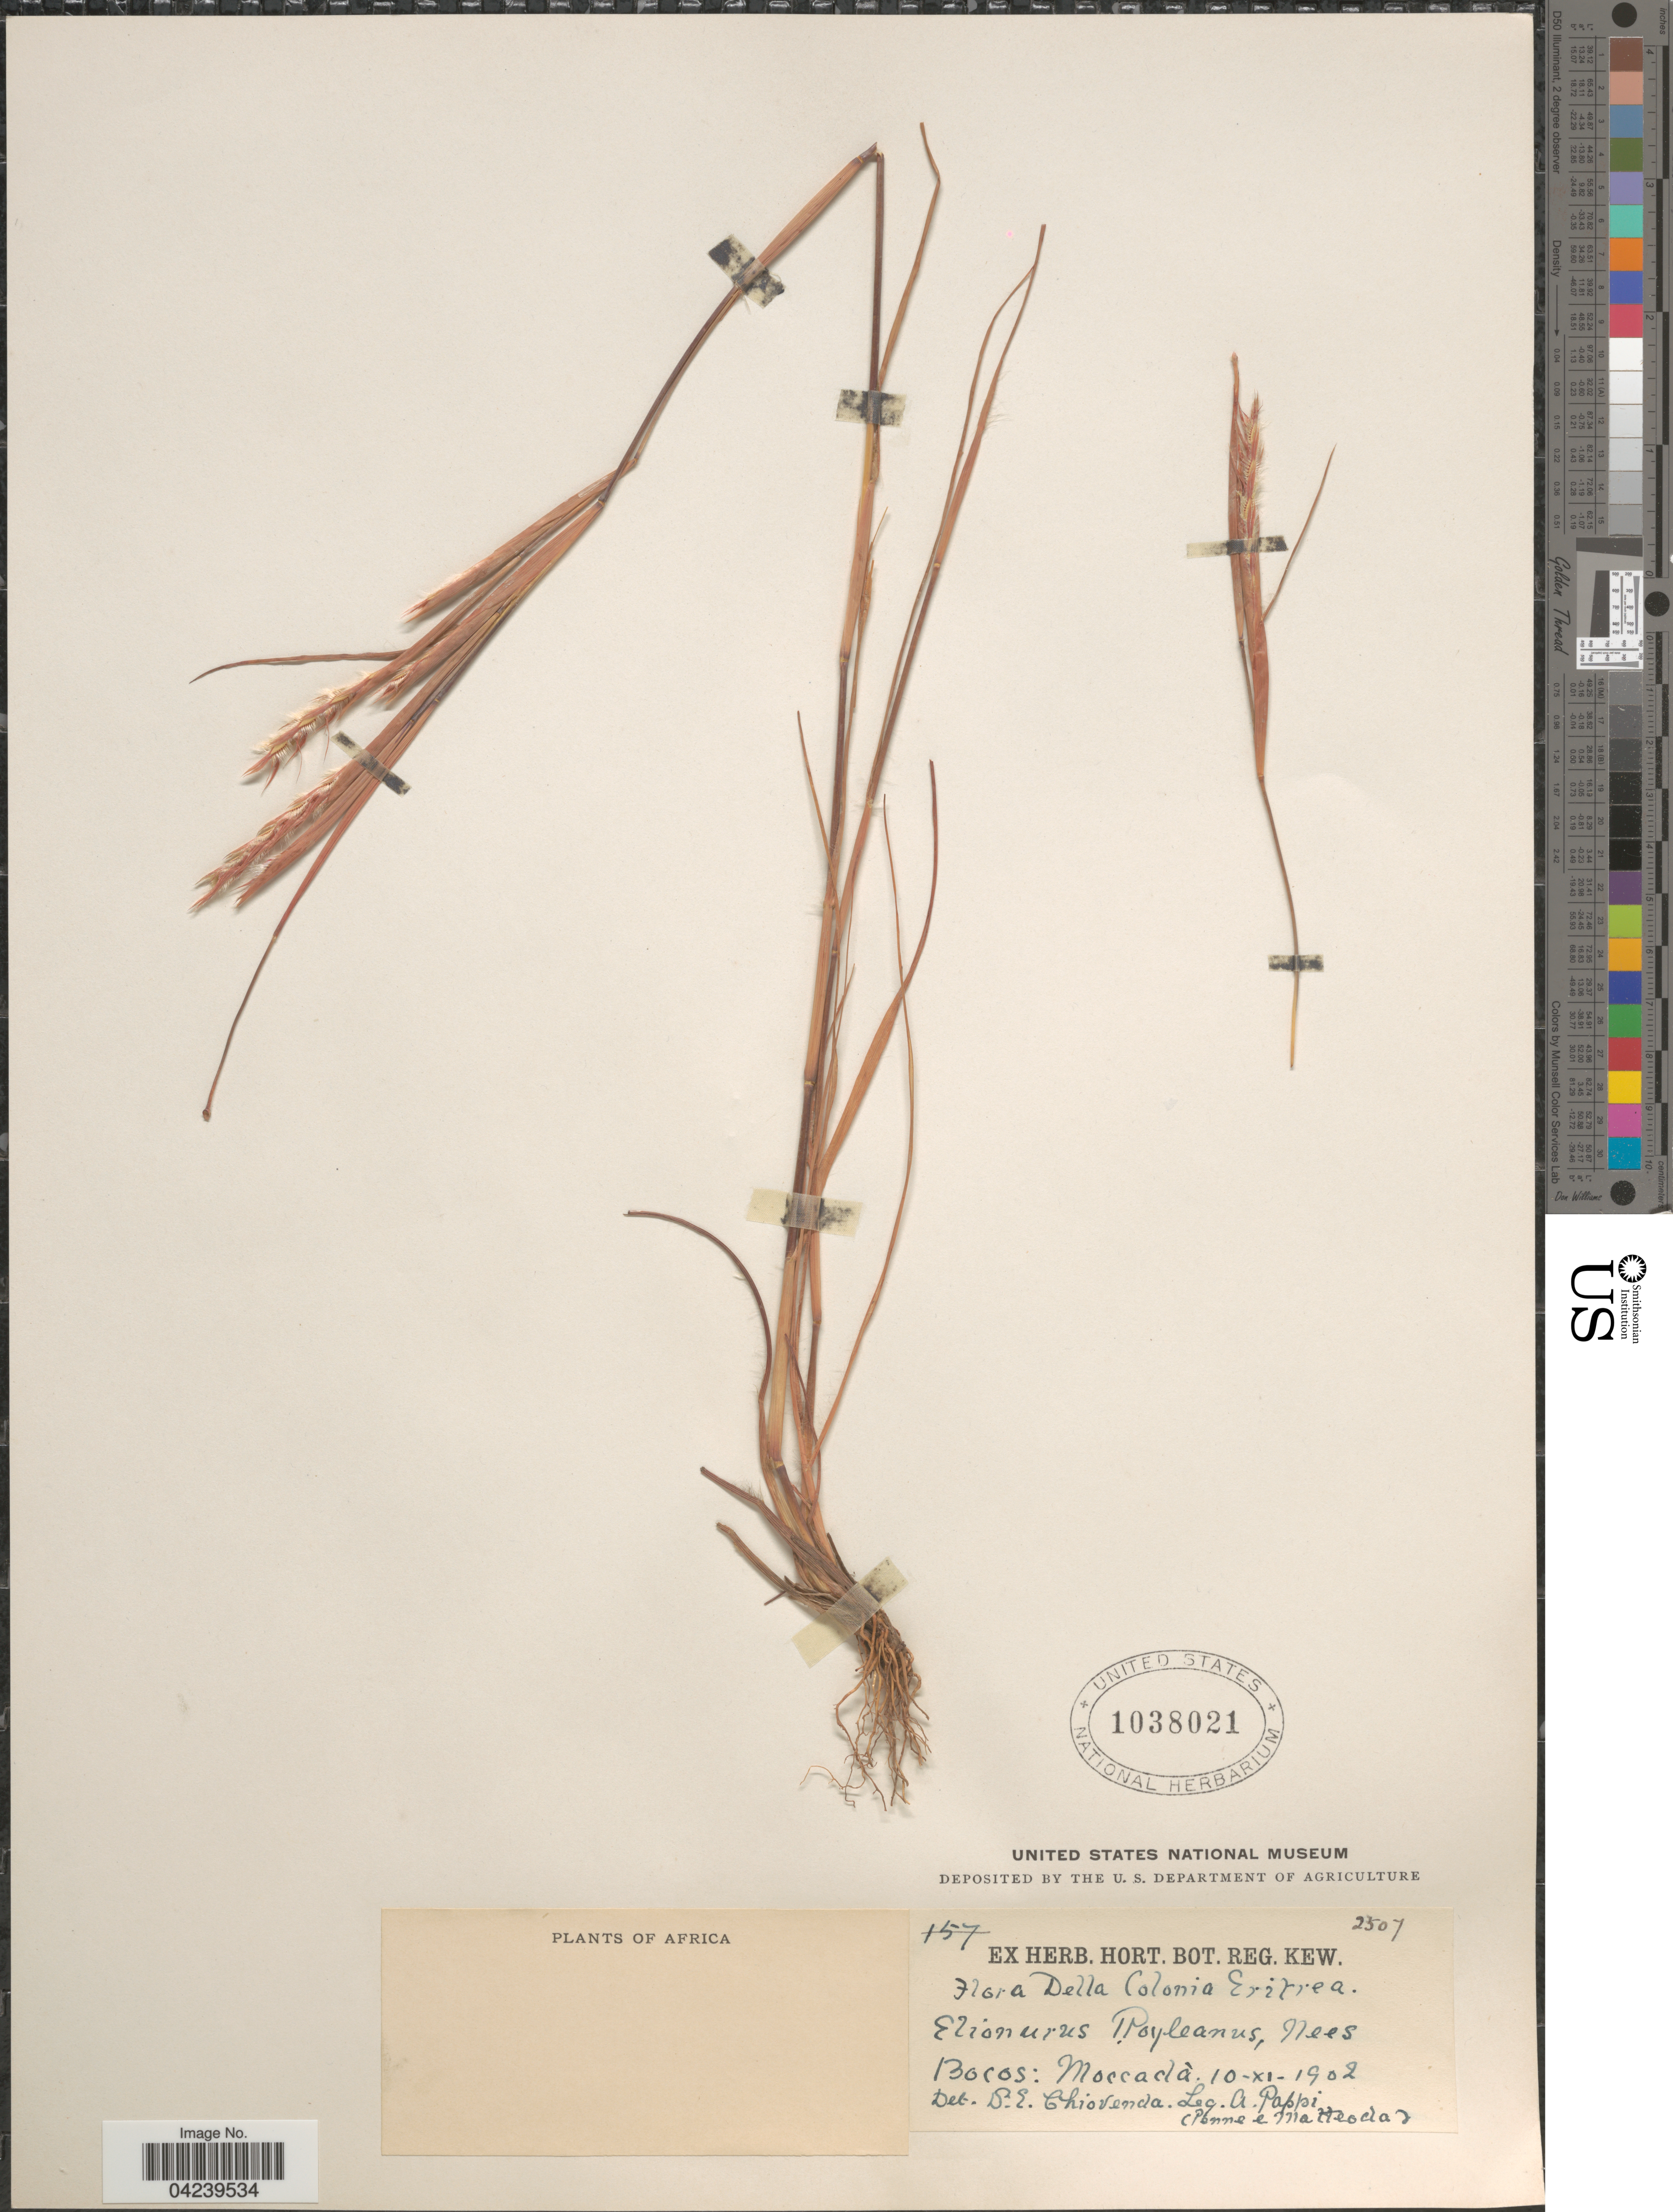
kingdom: Plantae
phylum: Tracheophyta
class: Liliopsida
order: Poales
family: Poaceae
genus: Elionurus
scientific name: Elionurus royleanus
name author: Nees ex A. Rich.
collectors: A. Pappi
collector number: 2507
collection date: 1902-11-10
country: Eritrea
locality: Bocos: Moccada.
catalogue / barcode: US 1038021